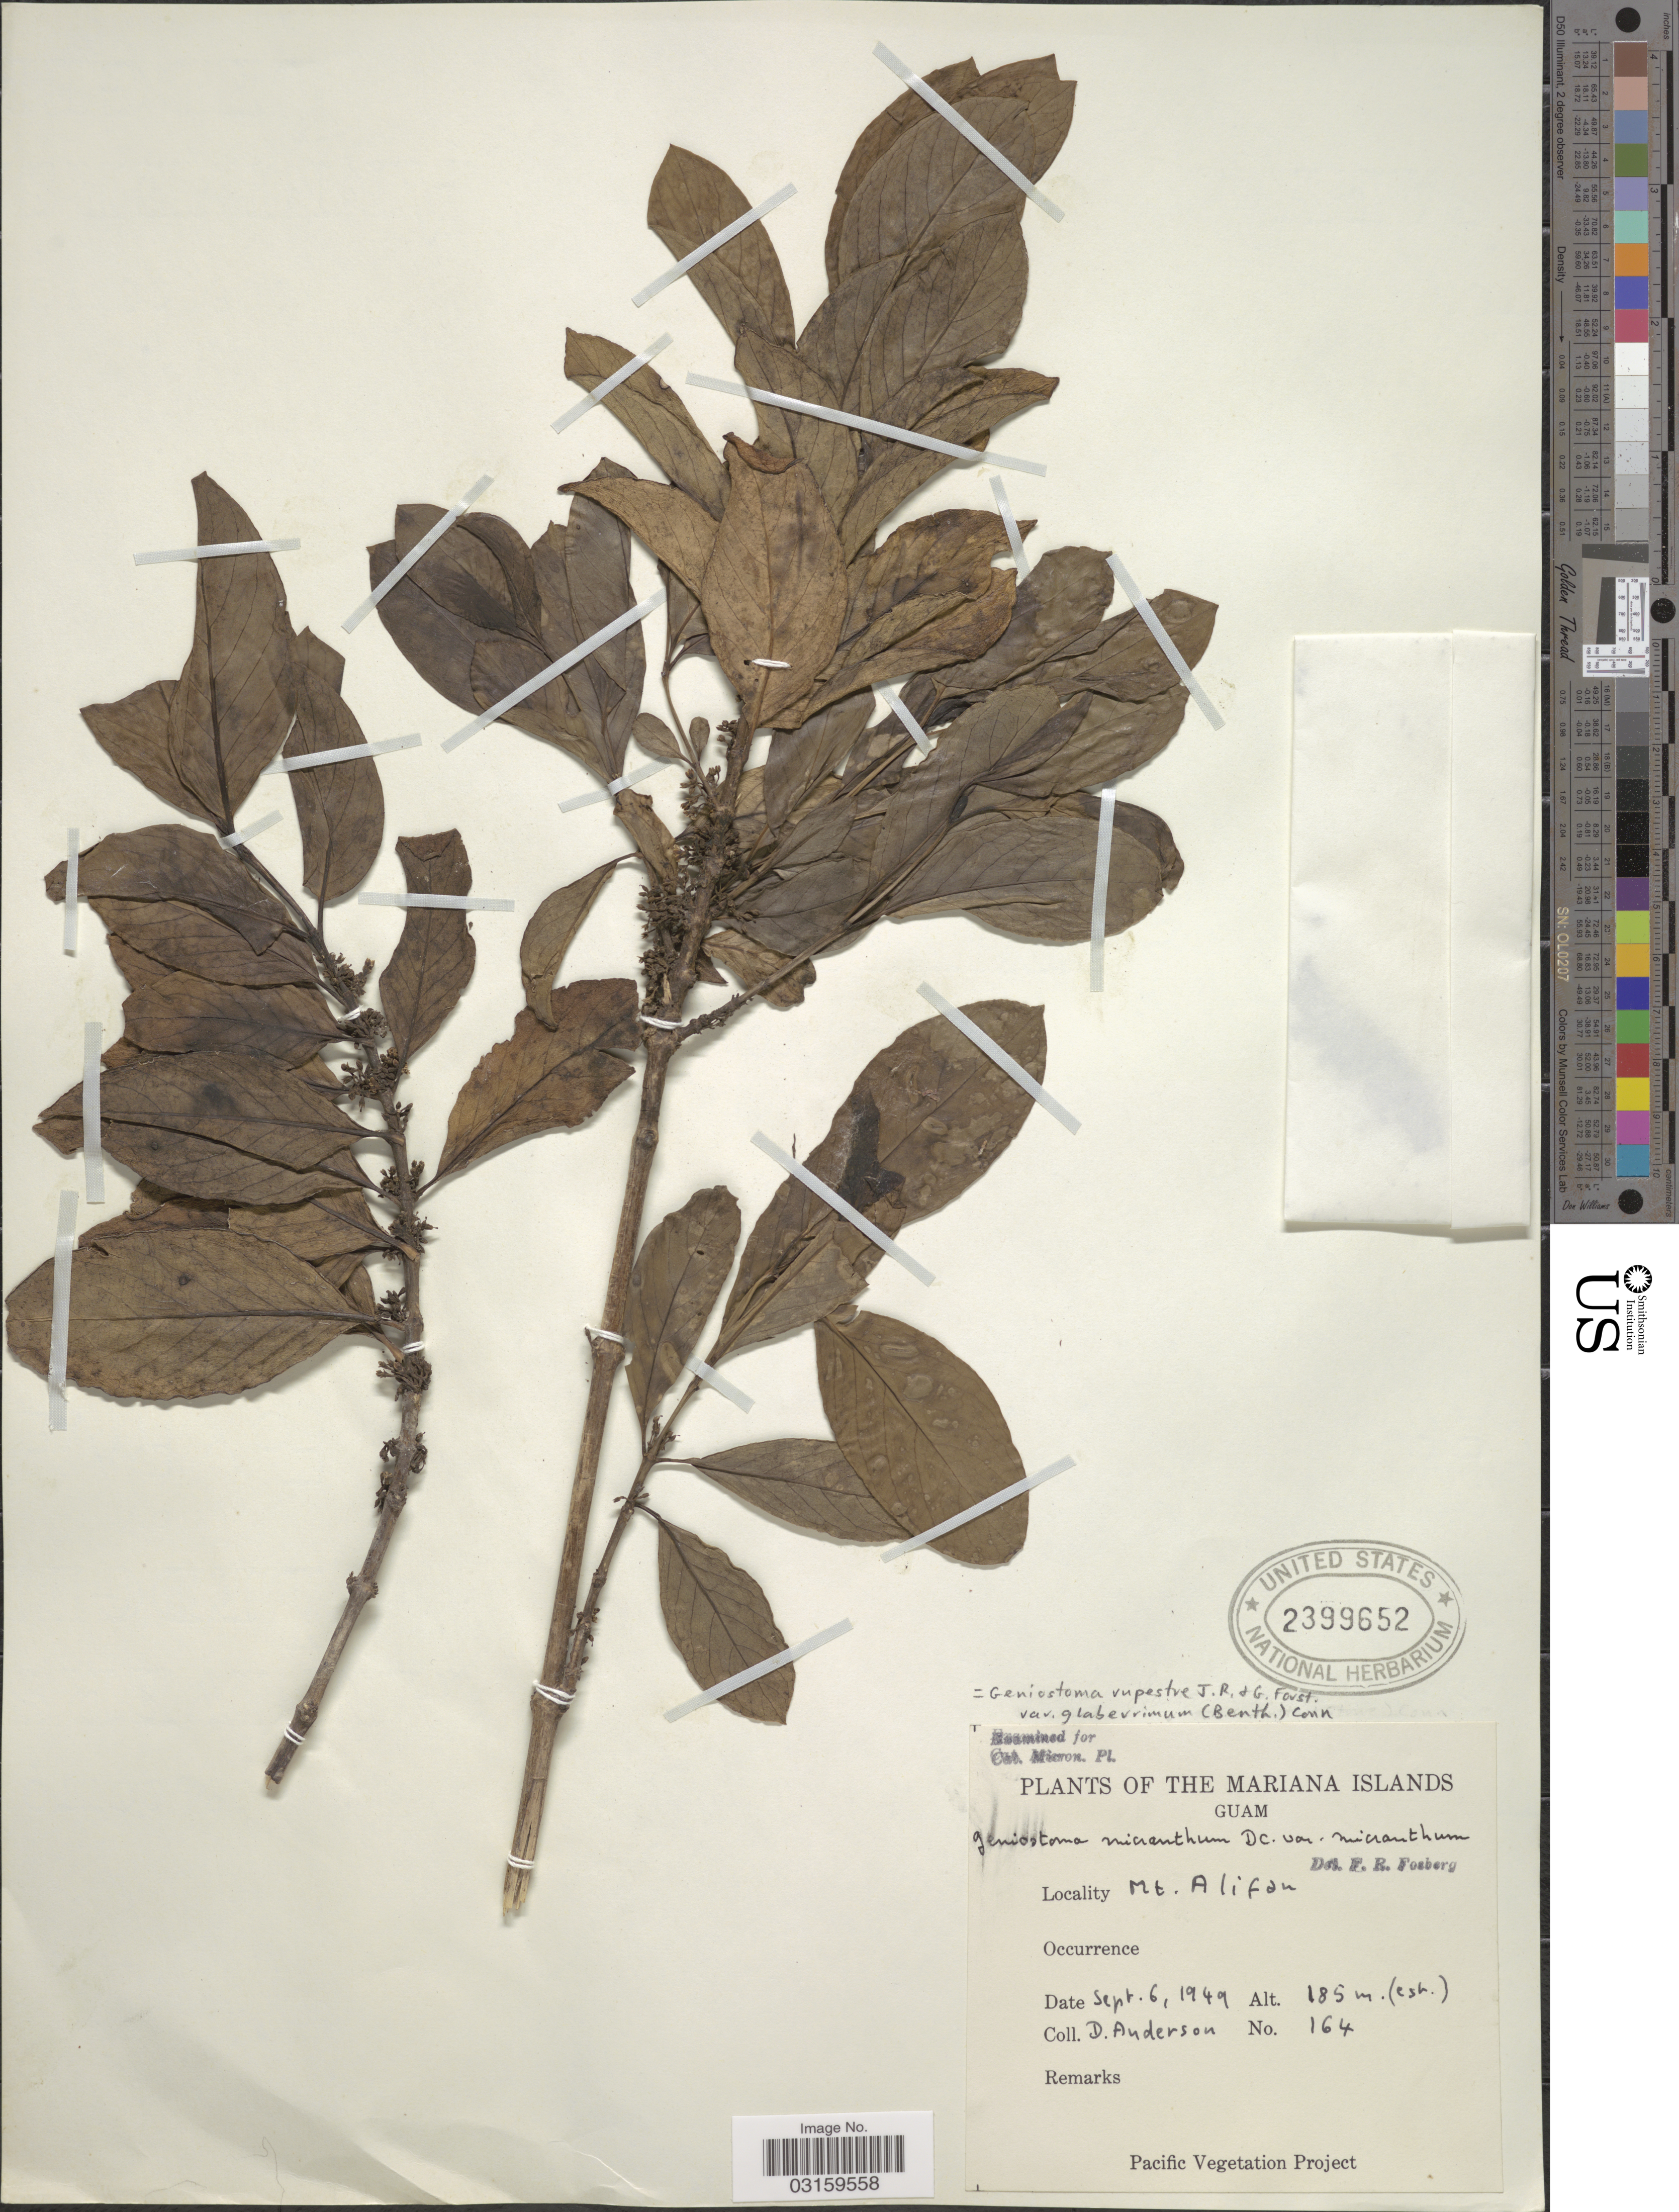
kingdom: Plantae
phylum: Tracheophyta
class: Magnoliopsida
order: Gentianales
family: Loganiaceae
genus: Geniostoma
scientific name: Geniostoma rupestre var. glaberrimum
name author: J.R. Forst. & G. Forst.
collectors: D. Anderson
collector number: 164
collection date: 1949-09-06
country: Guam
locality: Mariana Islands. Mt. Alifan.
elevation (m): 185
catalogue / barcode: US 2399652